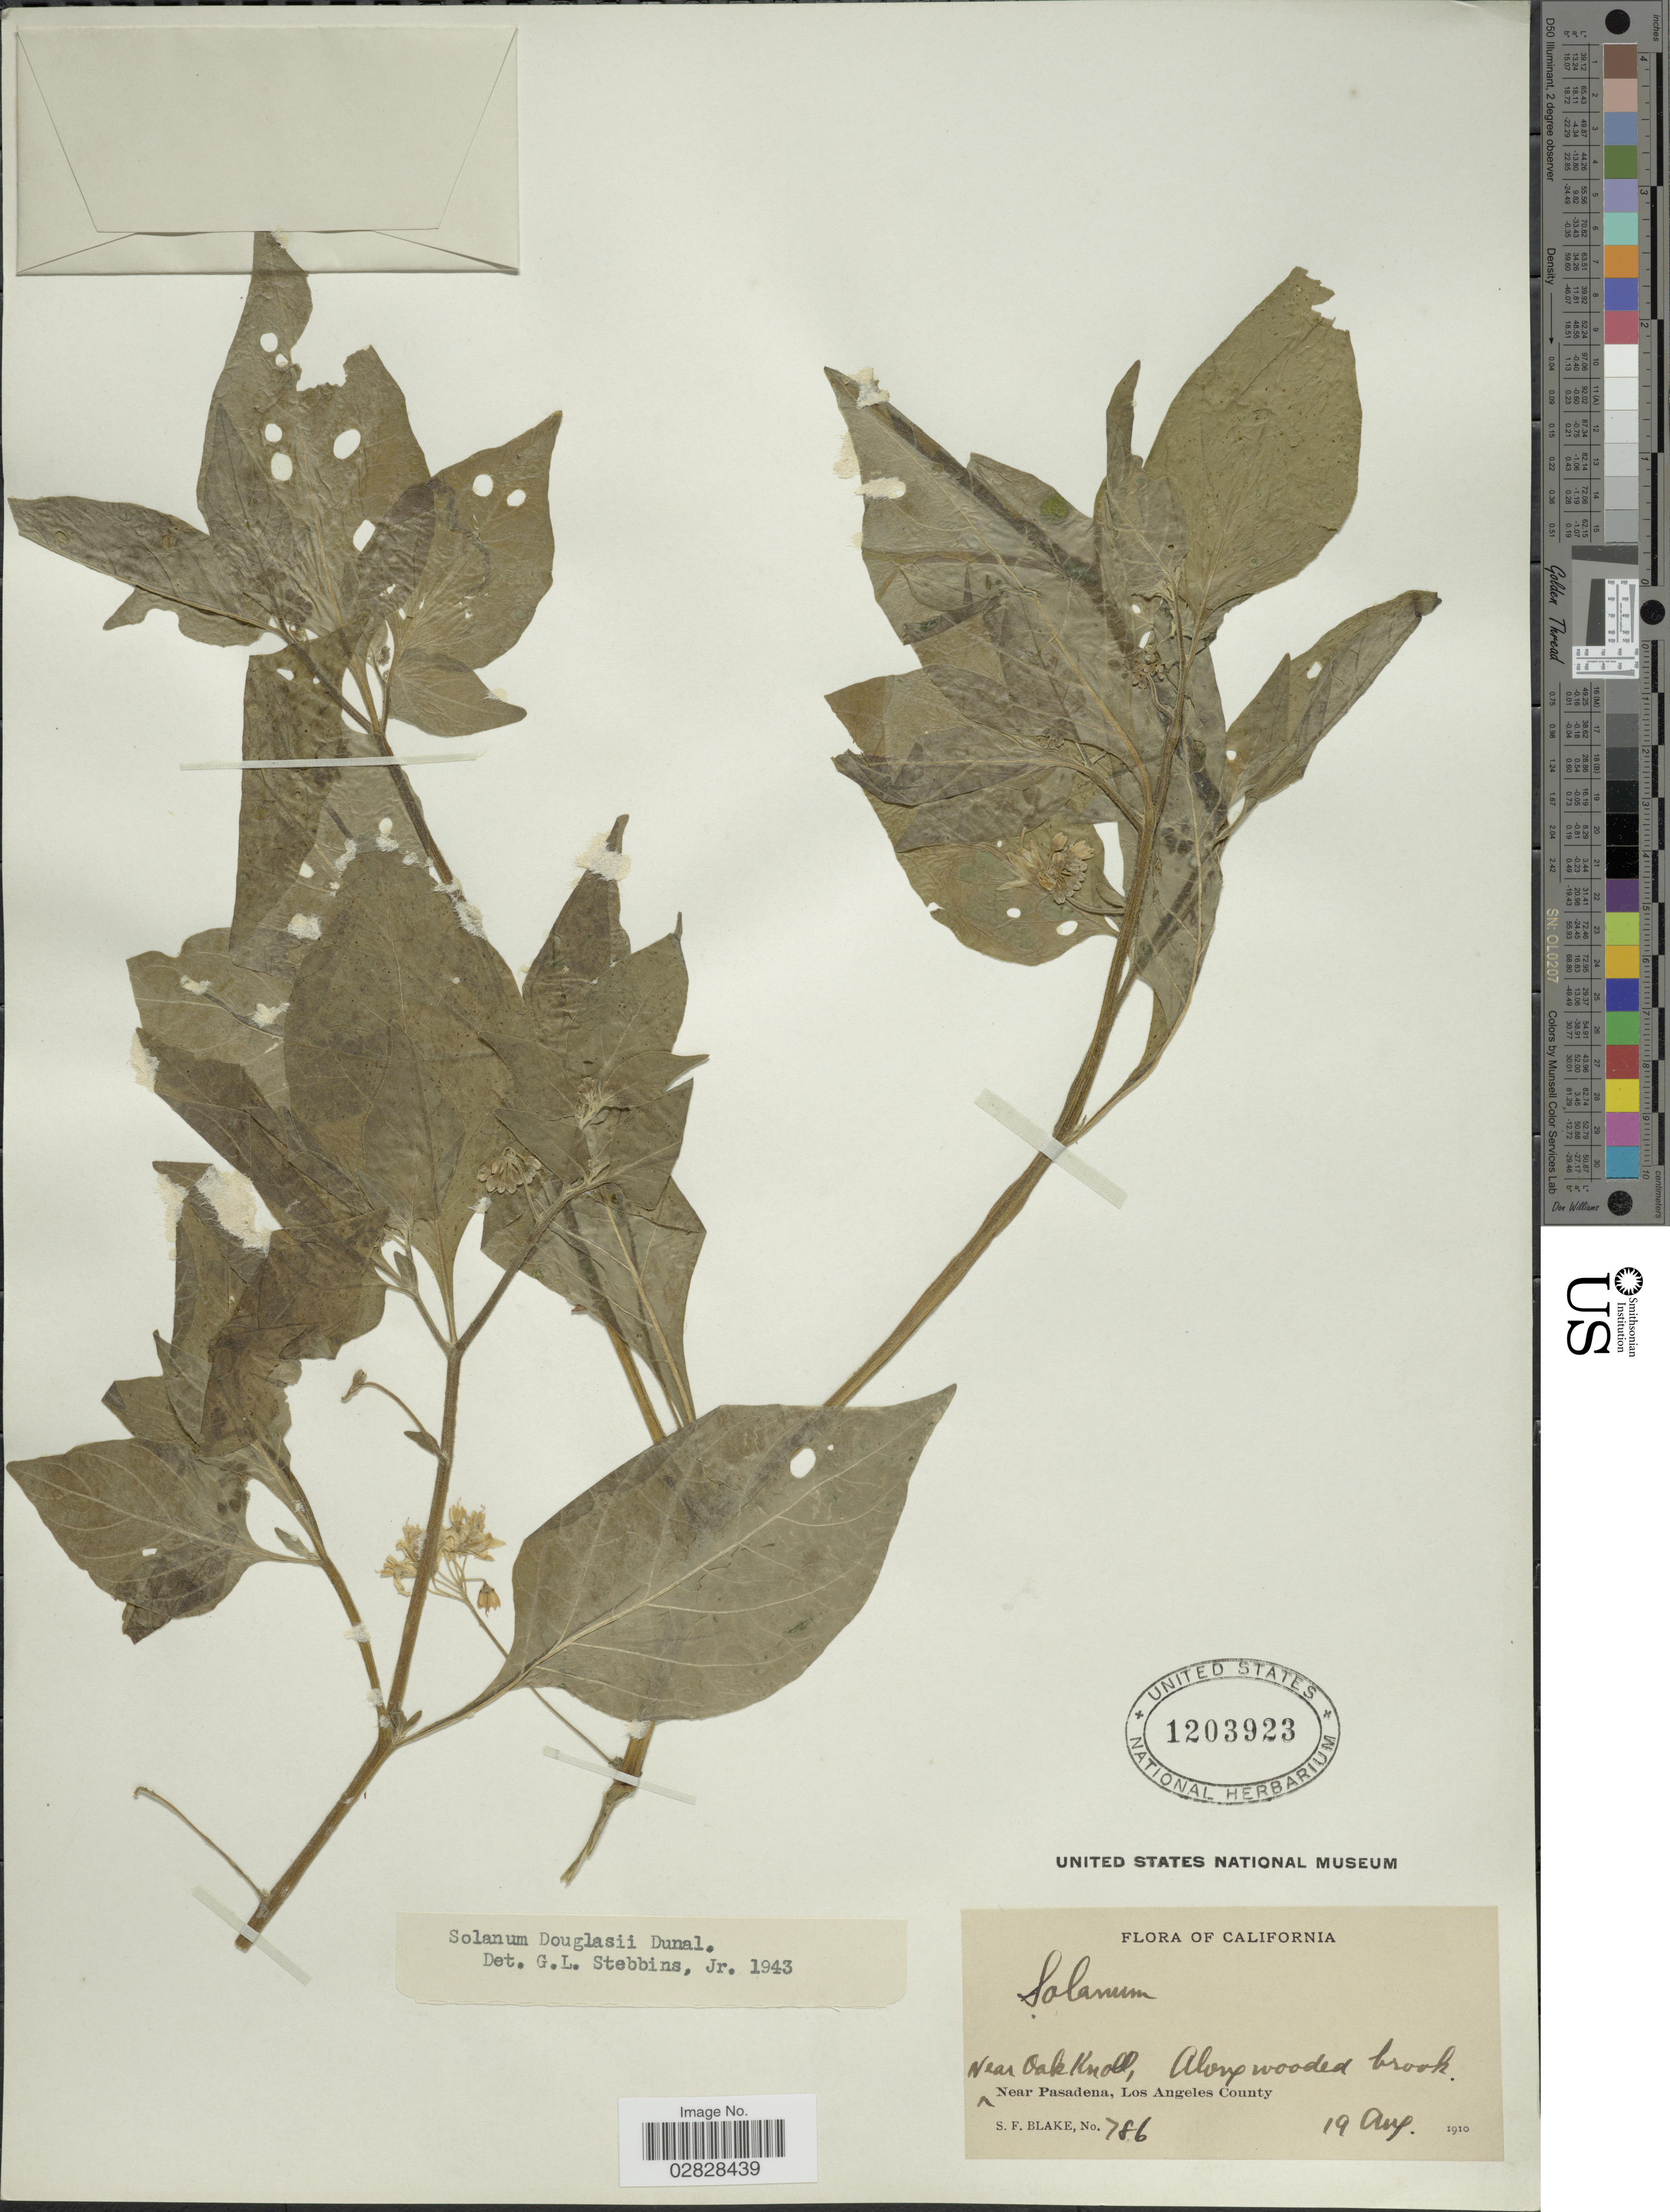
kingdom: Plantae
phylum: Tracheophyta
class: Magnoliopsida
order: Solanales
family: Solanaceae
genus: Solanum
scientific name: Solanum douglasii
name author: Dunal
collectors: S. Blake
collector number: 786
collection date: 1910-08-19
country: United States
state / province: California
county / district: Los Angeles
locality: Near Oak Knoll. Near Pasadena, Los Angeles County. Along wooded brook.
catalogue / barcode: US 1203923